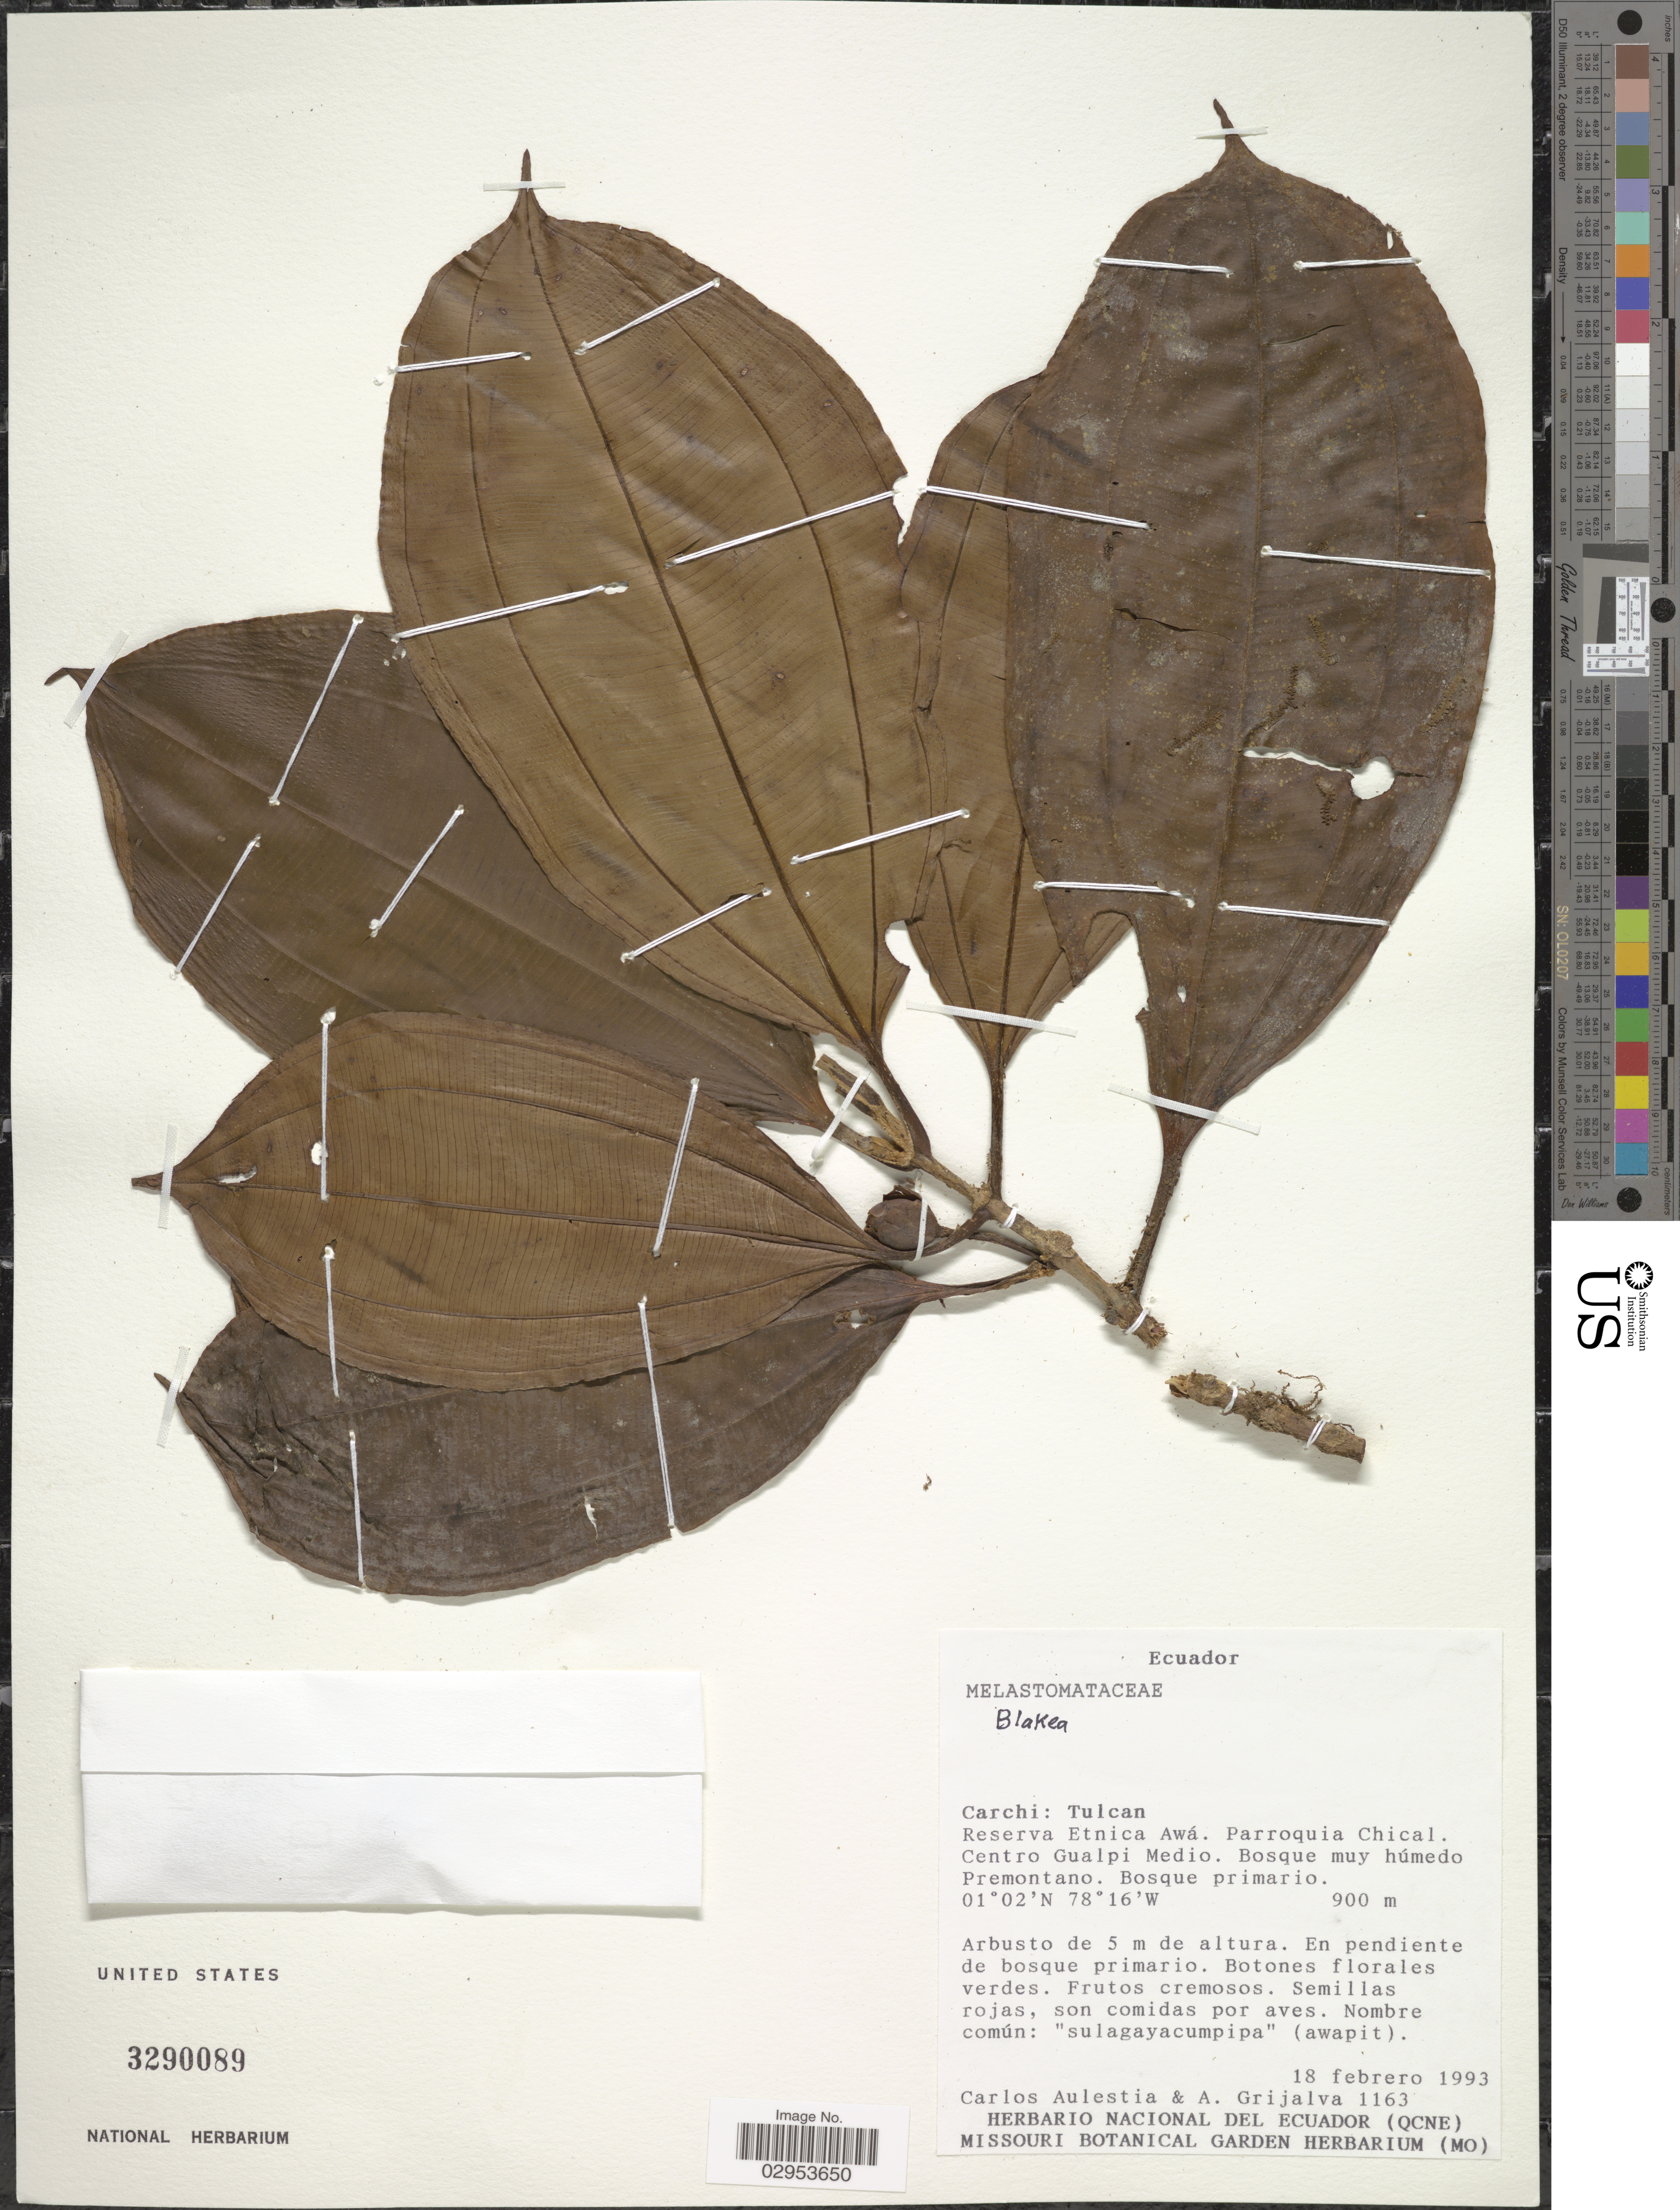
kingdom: Plantae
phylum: Tracheophyta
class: Magnoliopsida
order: Myrtales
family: Melastomataceae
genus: Blakea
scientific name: Blakea sp.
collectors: C. Aulestia & A. Grijalva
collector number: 1163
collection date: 1993-02-18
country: Ecuador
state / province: Carchi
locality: Tulcan. Reserva Etnica Awá. Parroquia Chical. Centro Gualpi Medio.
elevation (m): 900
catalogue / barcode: US 3290089